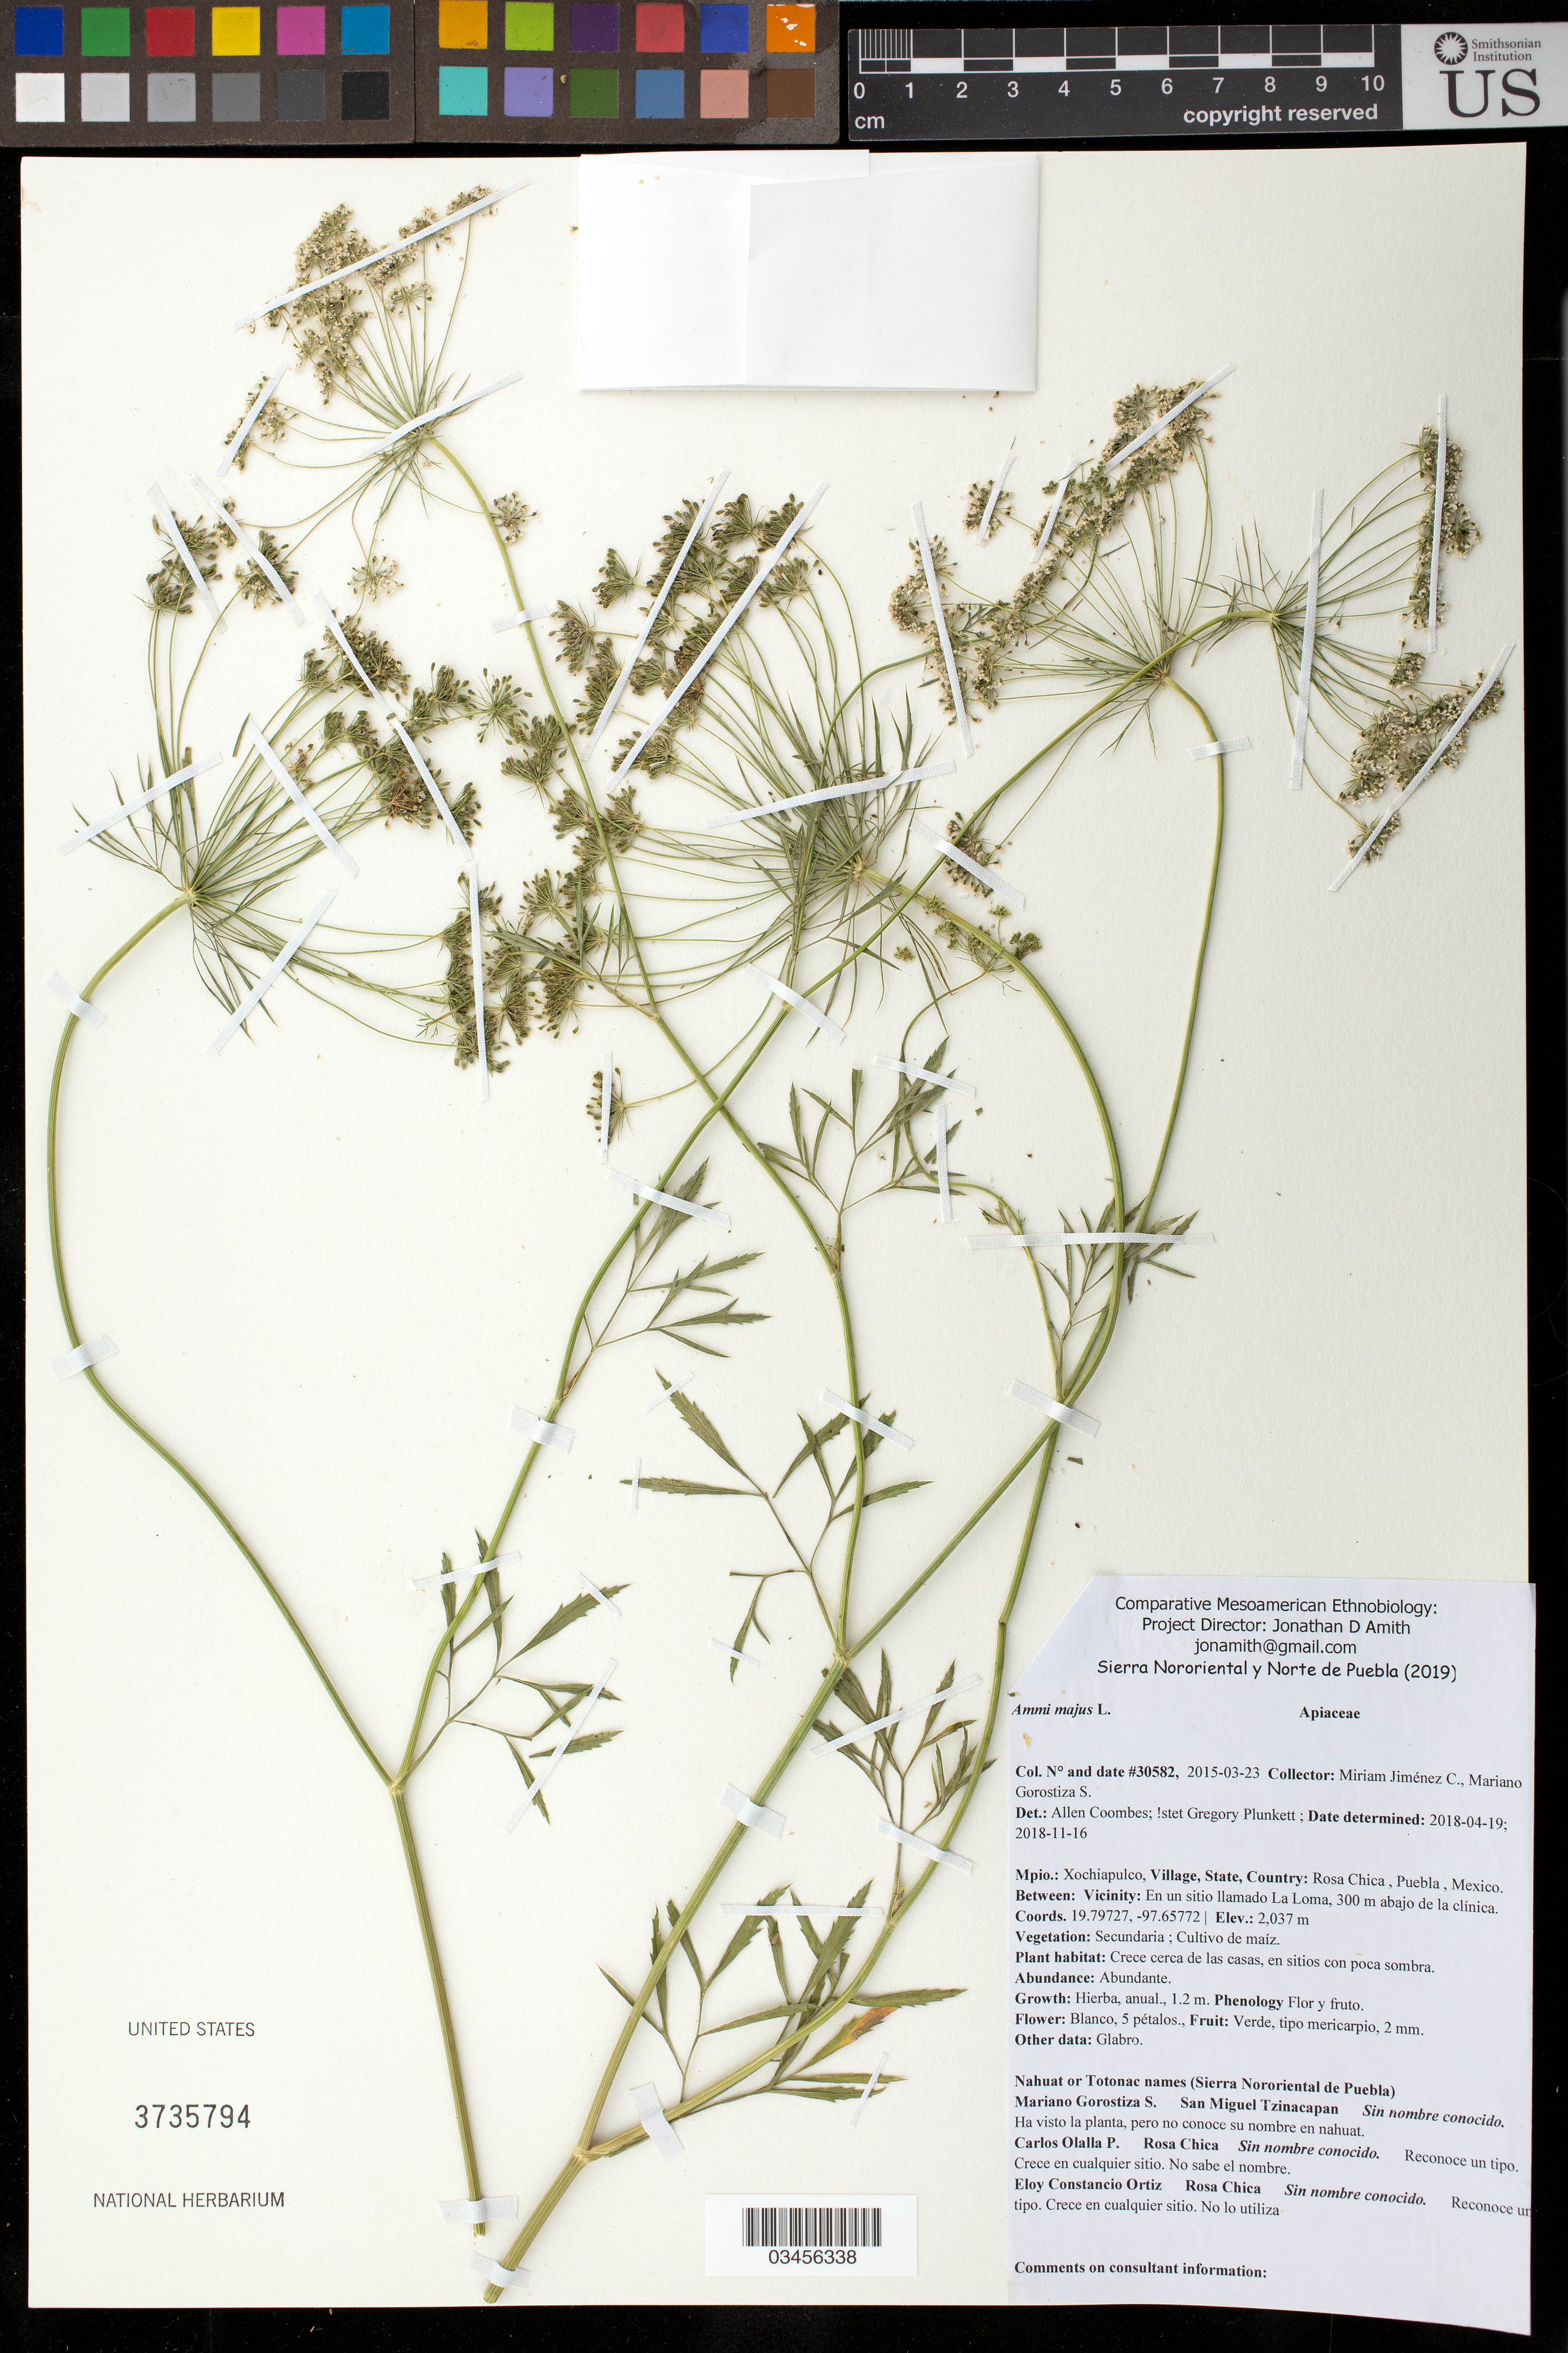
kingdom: Plantae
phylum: Tracheophyta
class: Magnoliopsida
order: Apiales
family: Apiaceae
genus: Ammi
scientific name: Ammi majus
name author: L.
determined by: Coombes, Allen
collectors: M. Jiménez Chimil & M. Gorostiza S.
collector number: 30582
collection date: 2015-03-23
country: México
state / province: Puebla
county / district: Xochiapulco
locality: PUEBLO: Rosa Chica; LOCALIDAD EXACTA: En un sitio llamado La Loma, 300 m abajo de la clínica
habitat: Cultivo de maíz | Crece cerca de las casas, en sitios con poca sombra.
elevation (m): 2037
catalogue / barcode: US 3735794